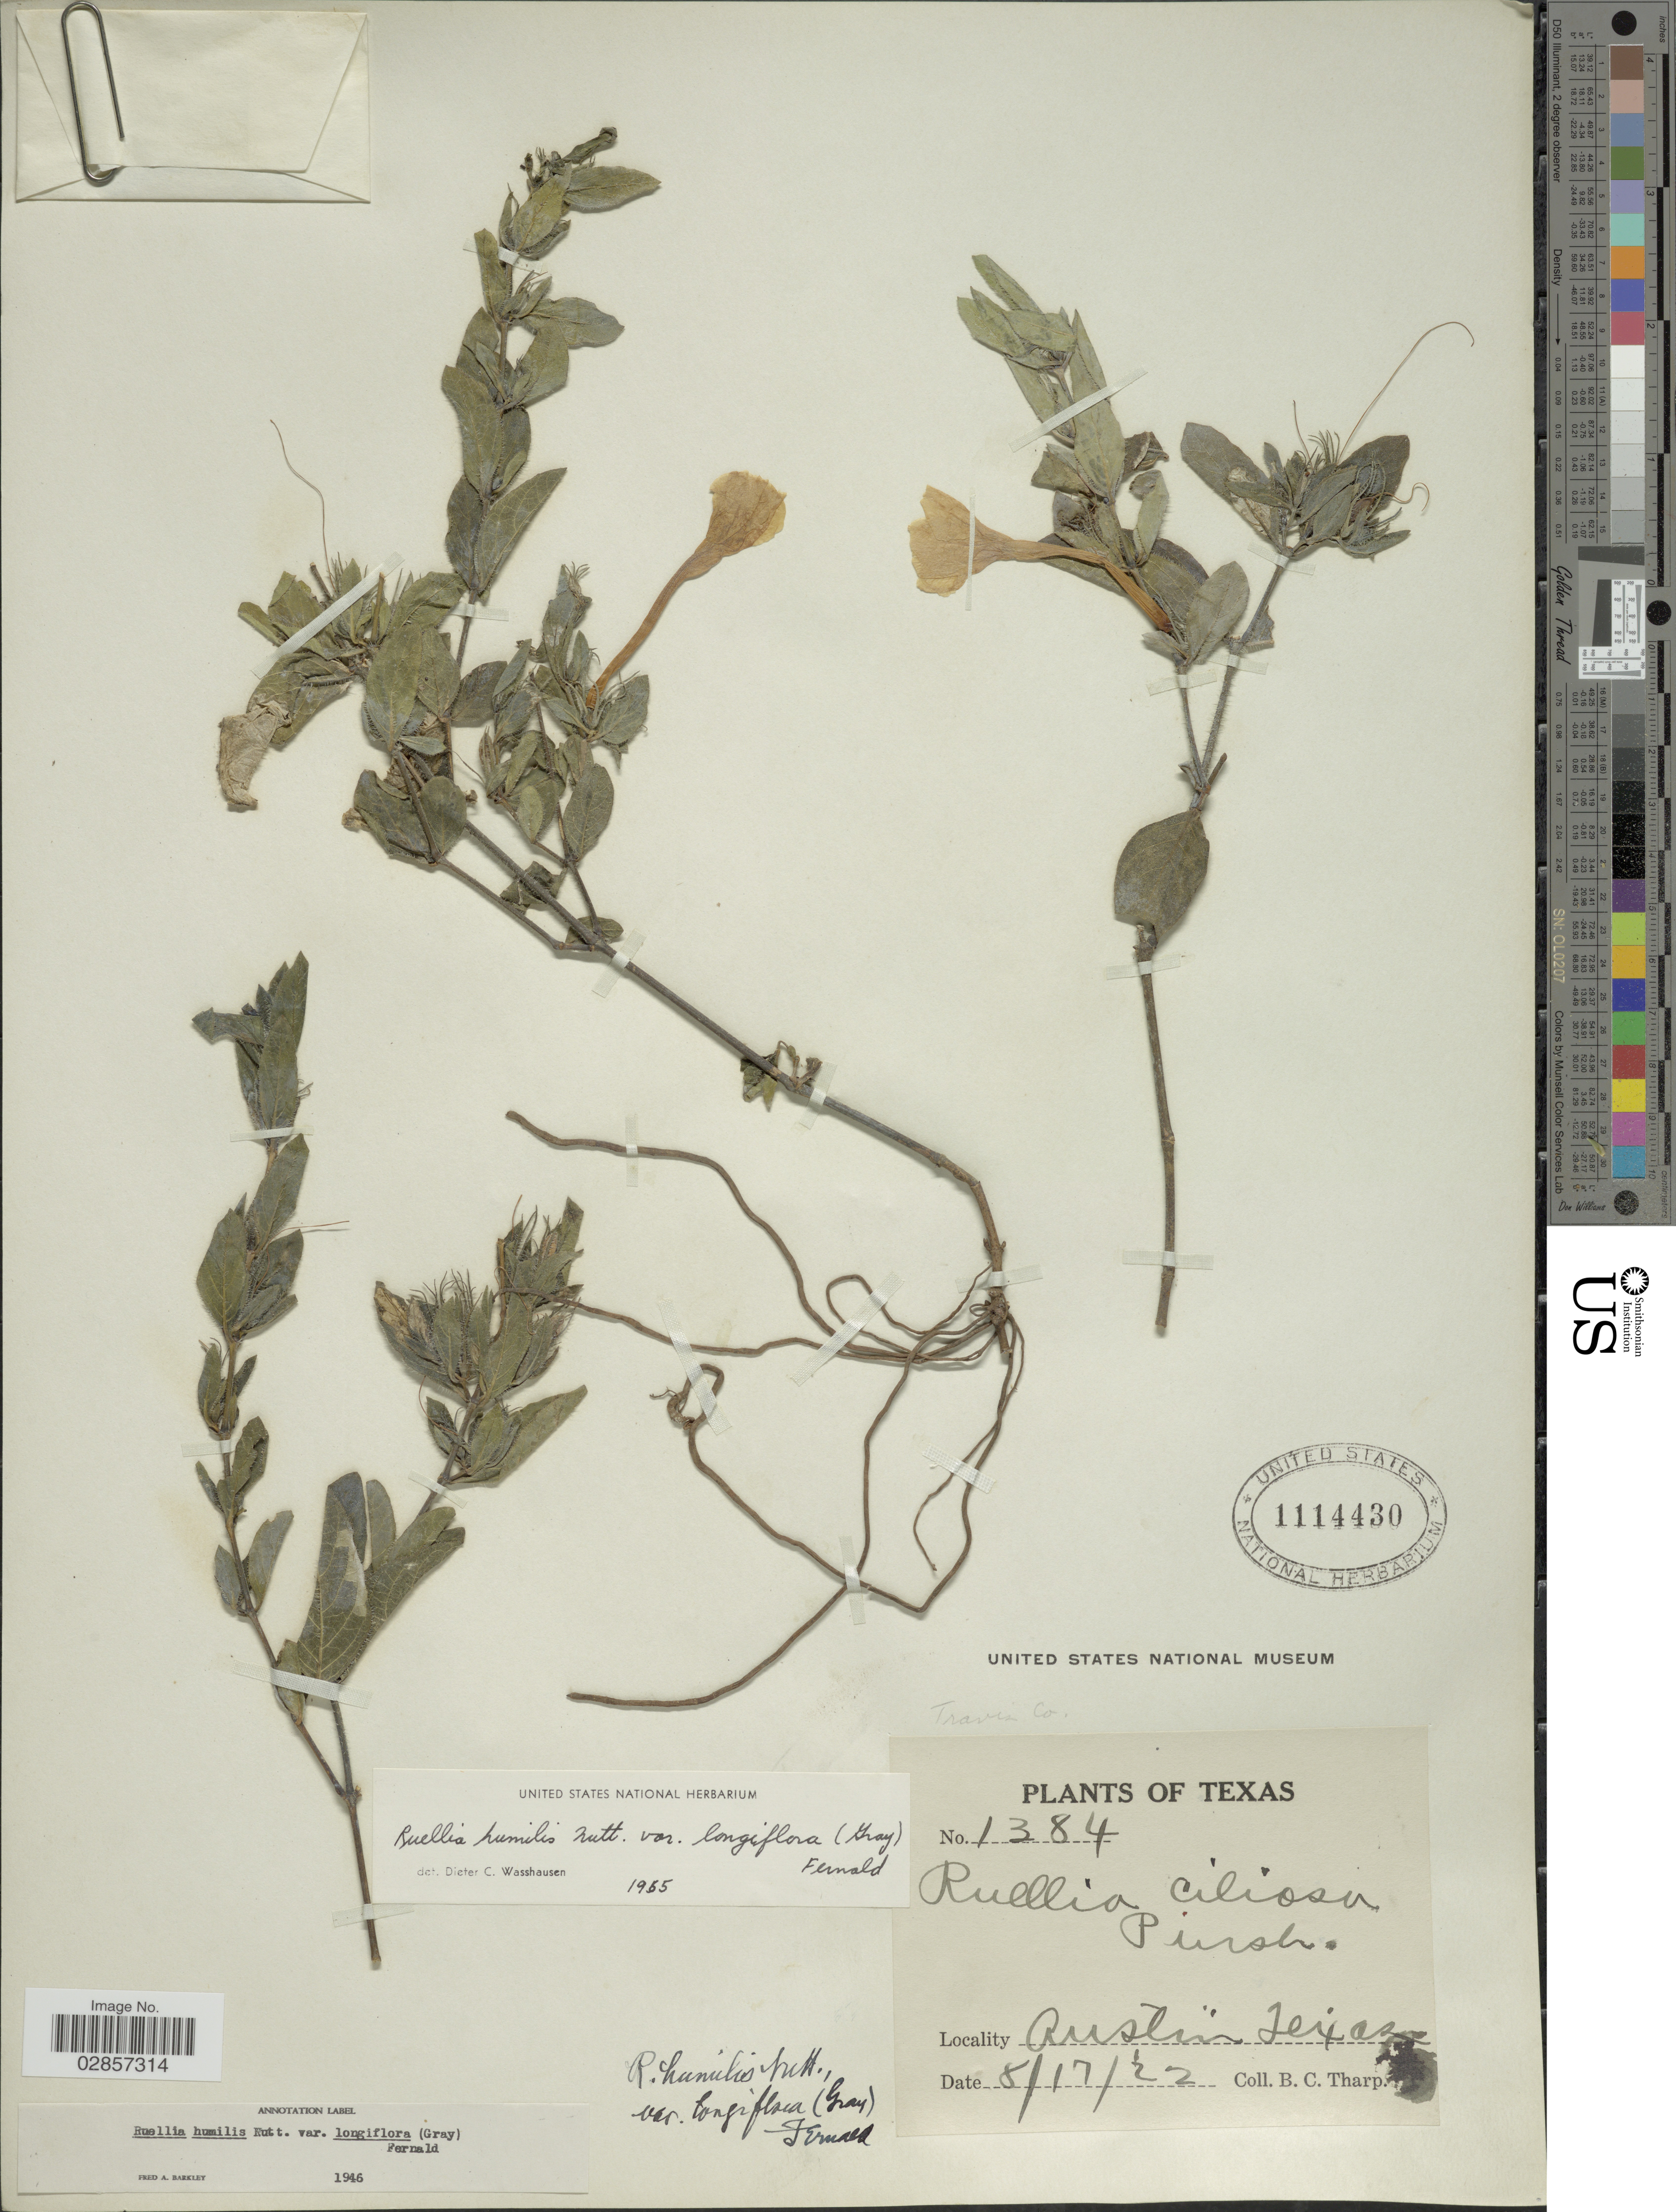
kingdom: Plantae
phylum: Tracheophyta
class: Magnoliopsida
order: Lamiales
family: Acanthaceae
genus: Ruellia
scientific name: Ruellia humilis var. longiflora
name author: (A. Gray) Fernald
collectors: B. C. Tharp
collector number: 1384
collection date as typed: Transcribed d/m/y: 17/8/22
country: United States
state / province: Texas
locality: Austin, Texas, Travis Co.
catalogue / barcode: US 1114430